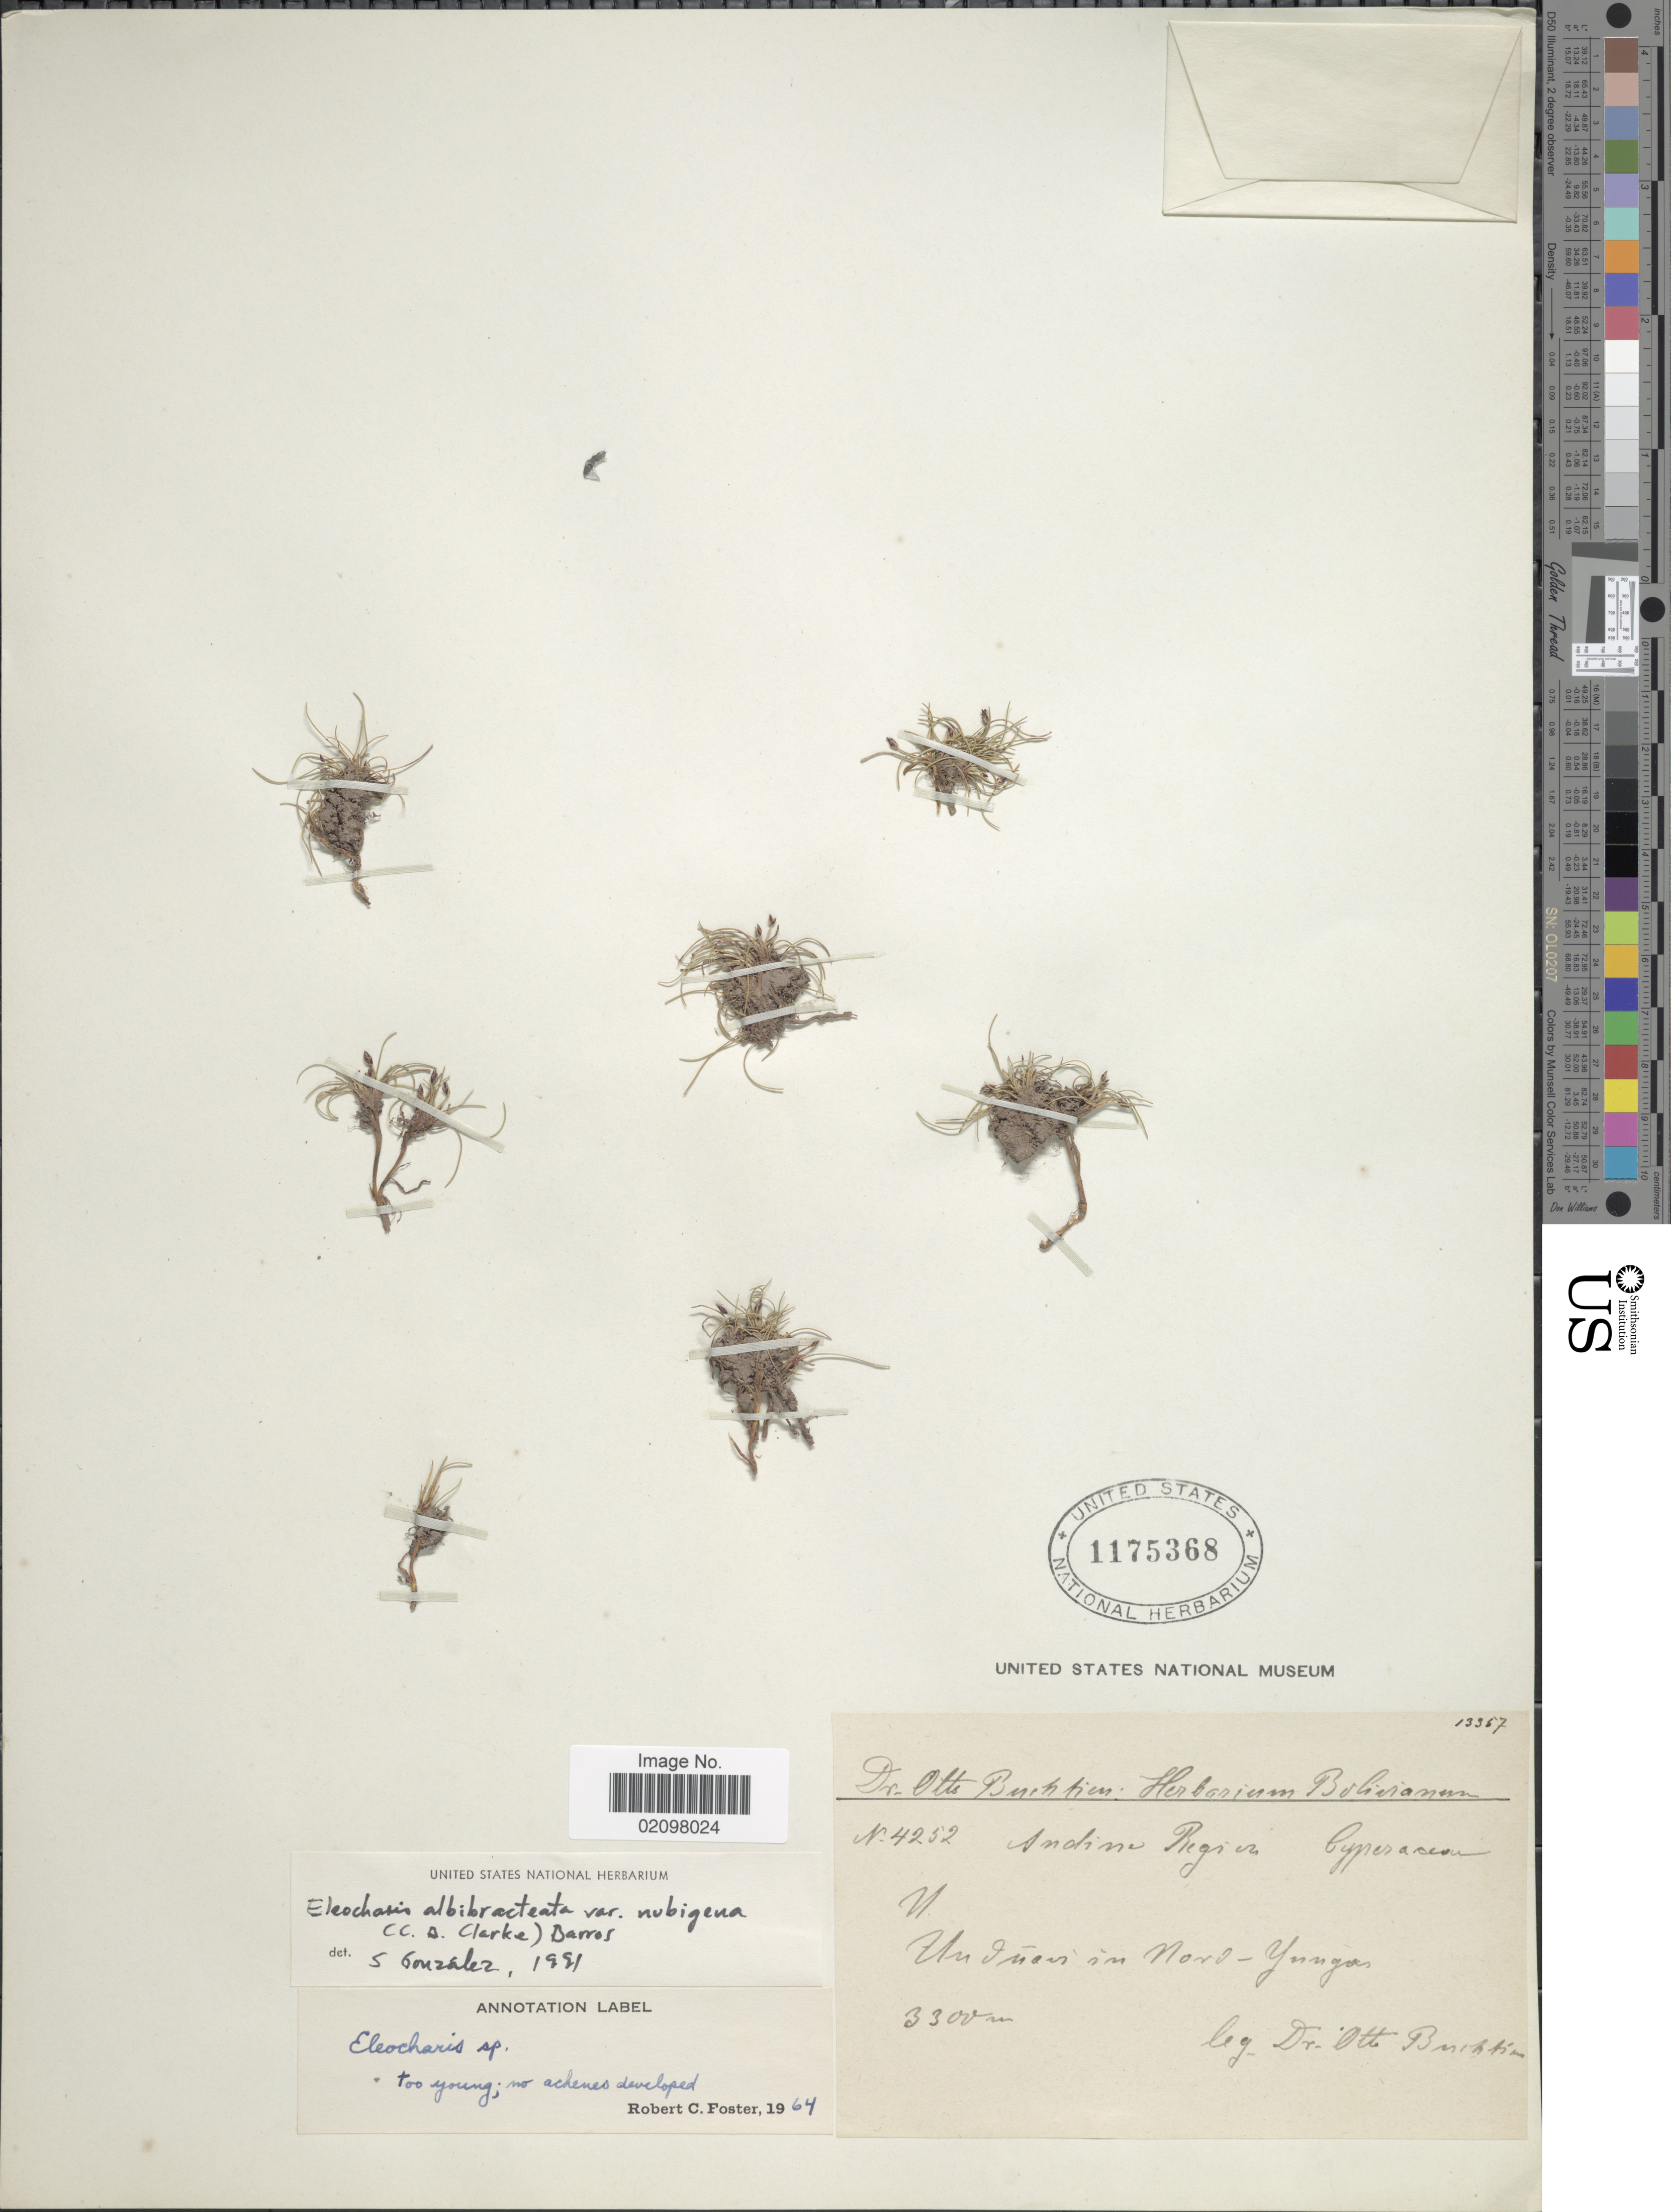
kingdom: Plantae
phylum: Tracheophyta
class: Liliopsida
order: Poales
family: Cyperaceae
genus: Eleocharis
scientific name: Eleocharis albibracteata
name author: Nees & Meyen ex Kunth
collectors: O. Buchtien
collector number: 4252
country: Bolivia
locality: Andine Region, Unduavi in Nord-Yungas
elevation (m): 3300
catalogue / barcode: US 1175368